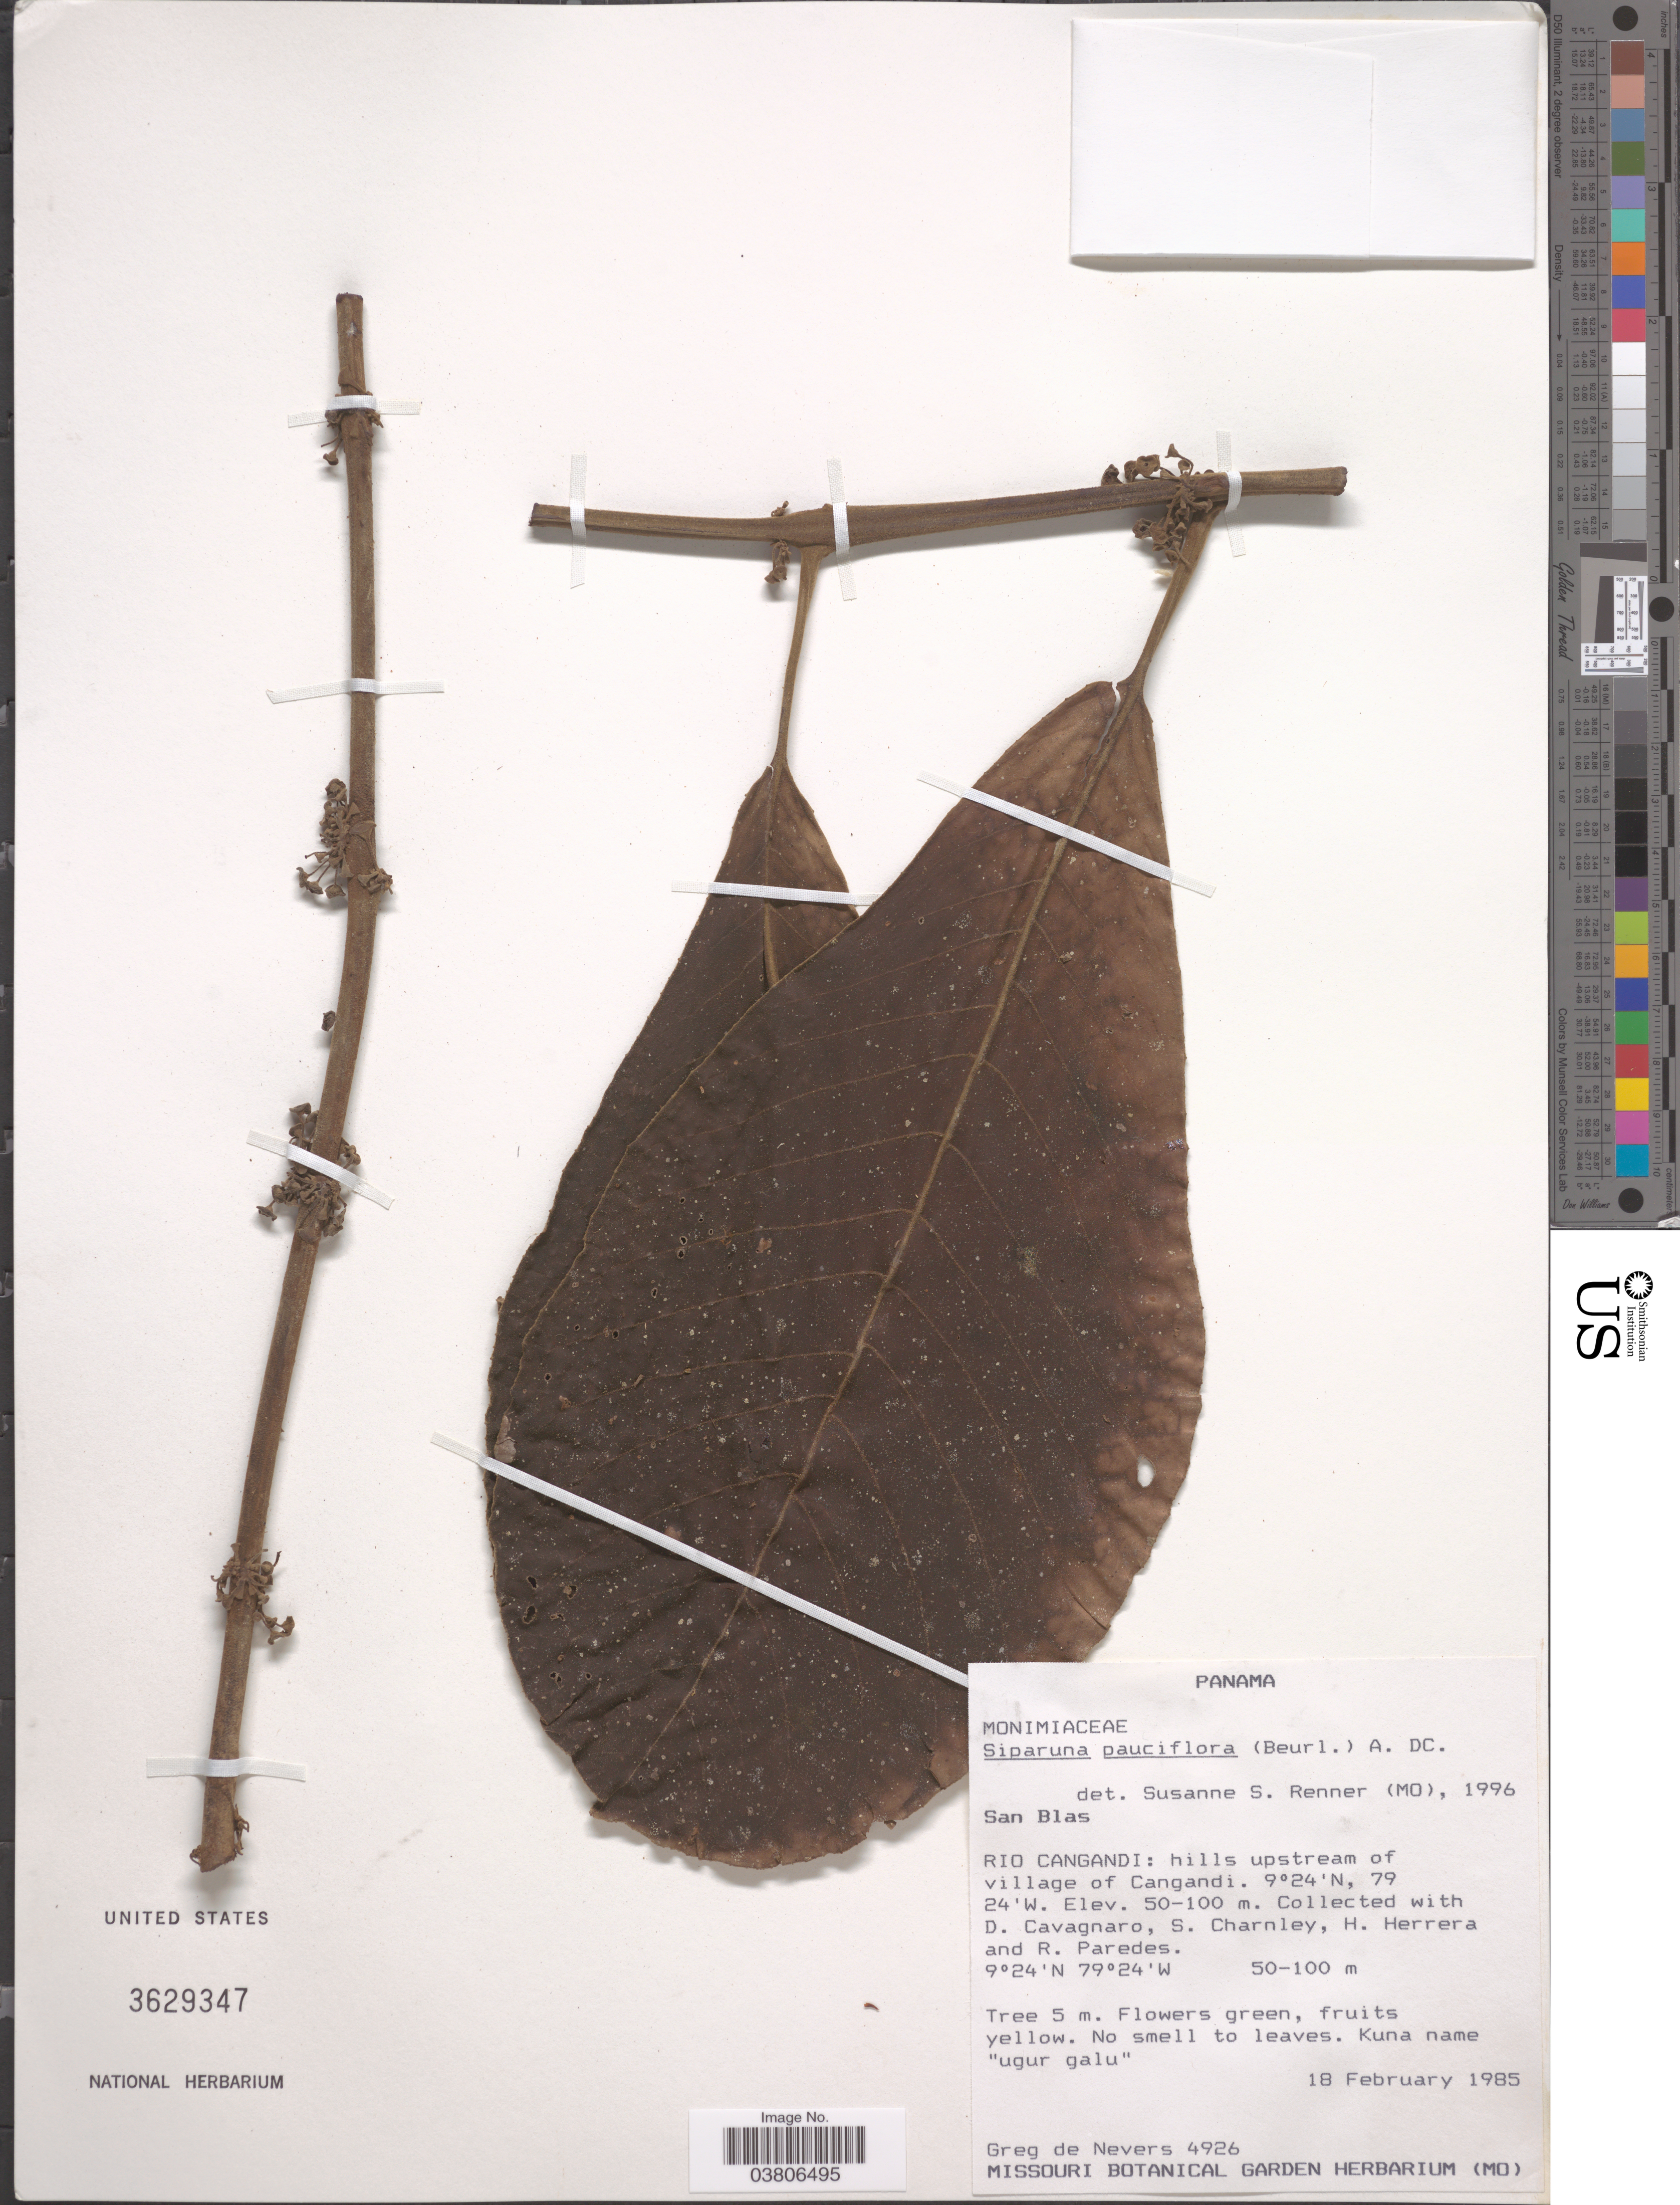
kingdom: Plantae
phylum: Tracheophyta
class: Magnoliopsida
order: Laurales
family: Siparunaceae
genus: Siparuna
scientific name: Siparuna pauciflora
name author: (Beurling) A. DC.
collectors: G. Nevers, D. Cavagnaro, S. Charnley, H. Herrera & R. Paredes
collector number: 4926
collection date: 1985-02-18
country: Panama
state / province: Kuna Yala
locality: San Blas. Rio Cangandi: hills upstream of village of Cangandi.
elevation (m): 50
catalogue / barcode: US 3629347